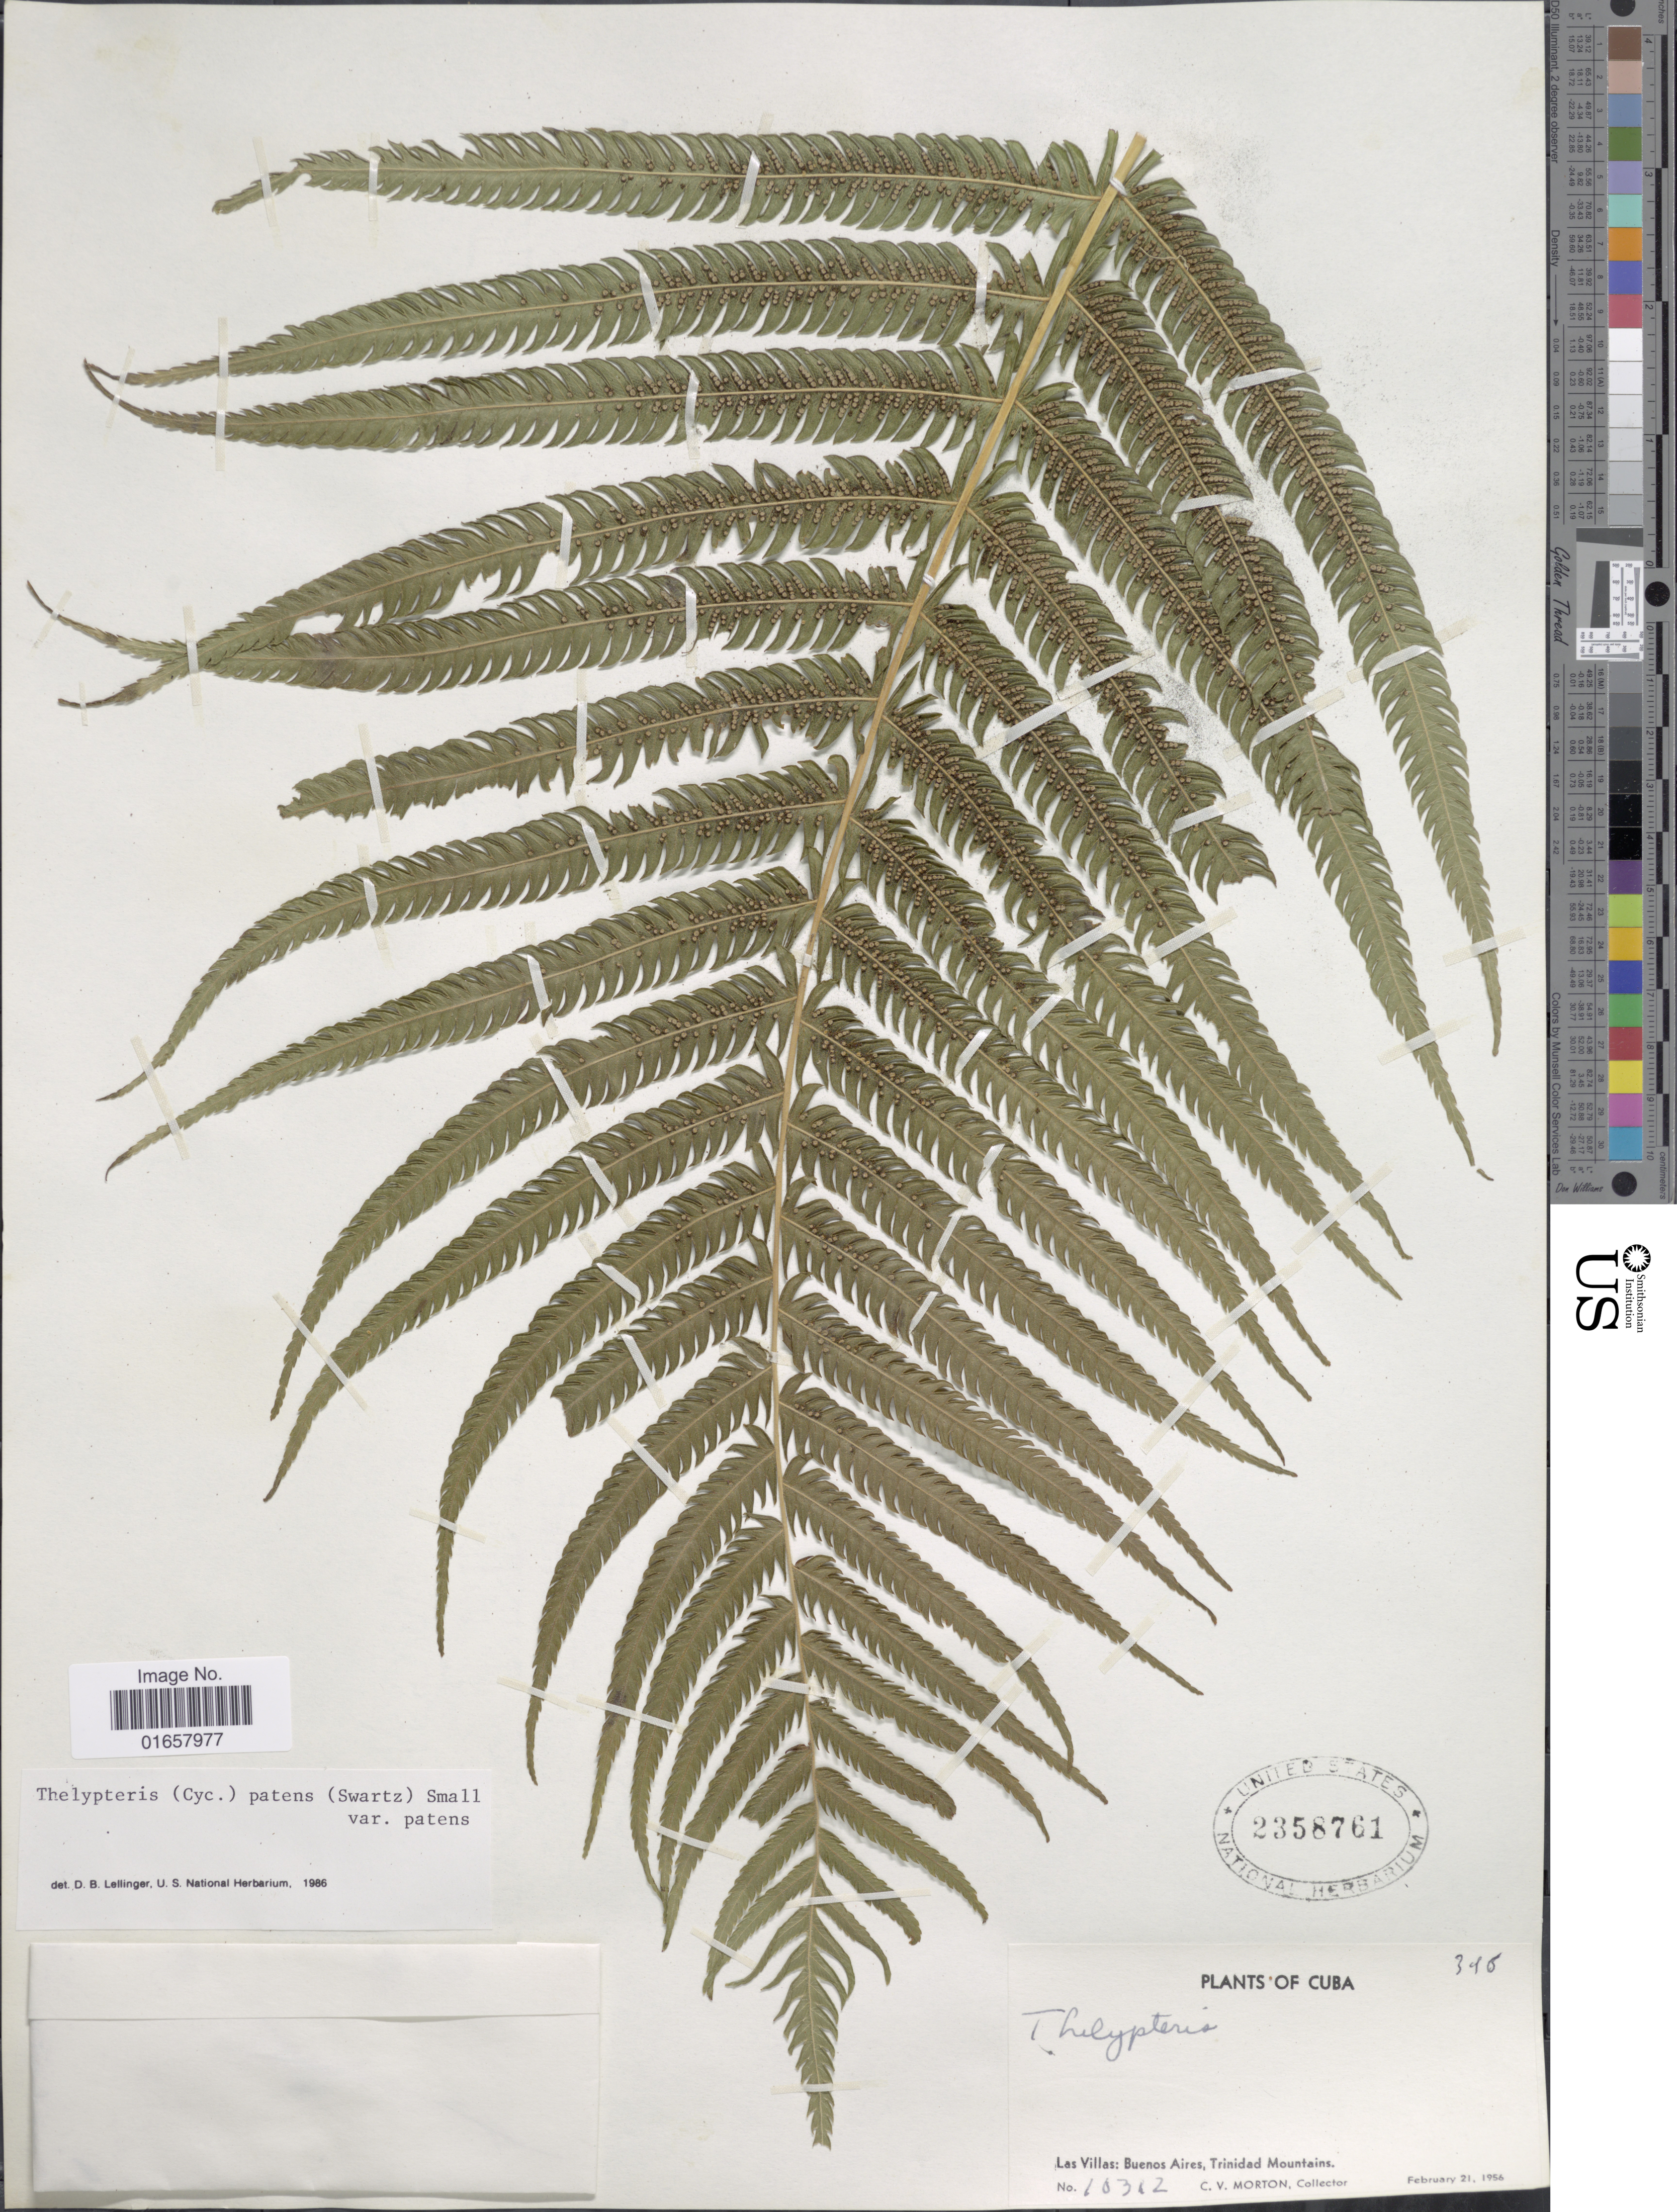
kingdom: Plantae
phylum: Tracheophyta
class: Polypodiopsida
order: Polypodiales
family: Thelypteridaceae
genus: Christella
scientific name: Christella patens var. patens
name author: (Sw.) Holttum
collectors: C. V. Morton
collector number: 10312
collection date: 1956-02-21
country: Cuba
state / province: Las Villas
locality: Cuba, Las Villas: Buenos Aires, Trinidad Mountains.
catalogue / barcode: US 2358761